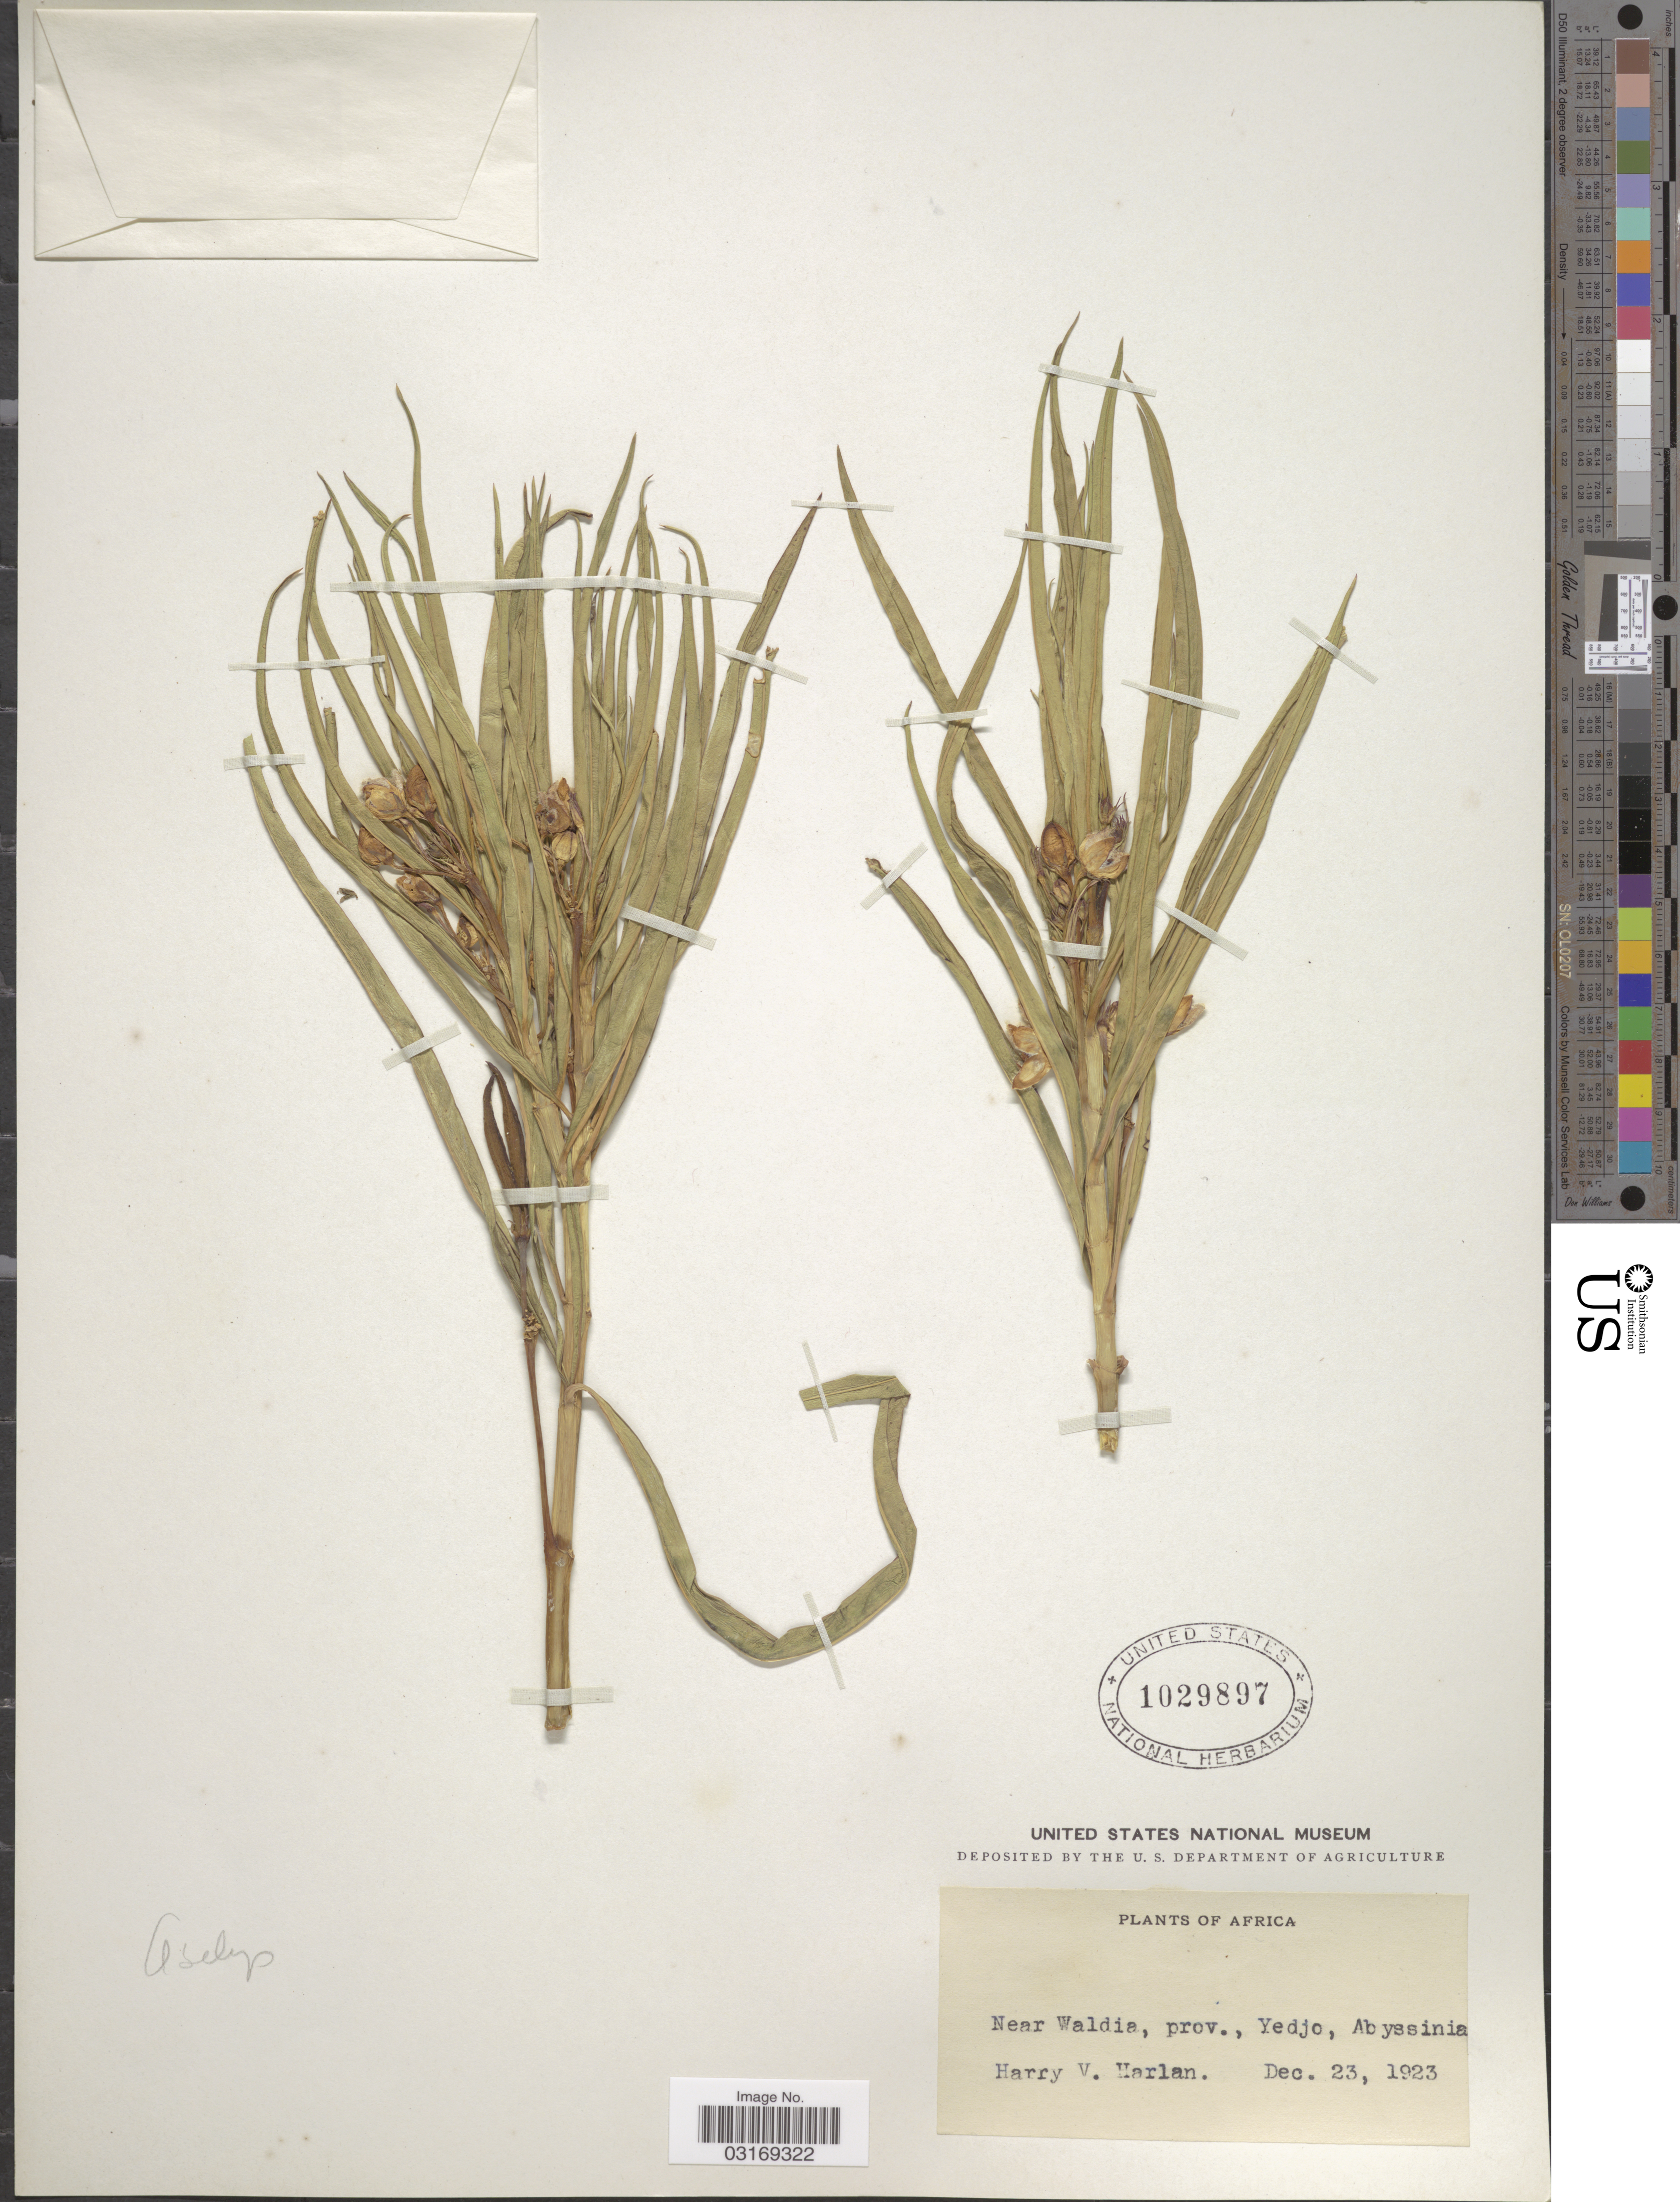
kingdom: Plantae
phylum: Tracheophyta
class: Magnoliopsida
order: Gentianales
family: Apocynaceae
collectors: H. Harlan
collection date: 1923-12-23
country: Eritrea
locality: Near Waldia, prov. Yedjo, Abyssinia.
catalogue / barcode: US 1029897